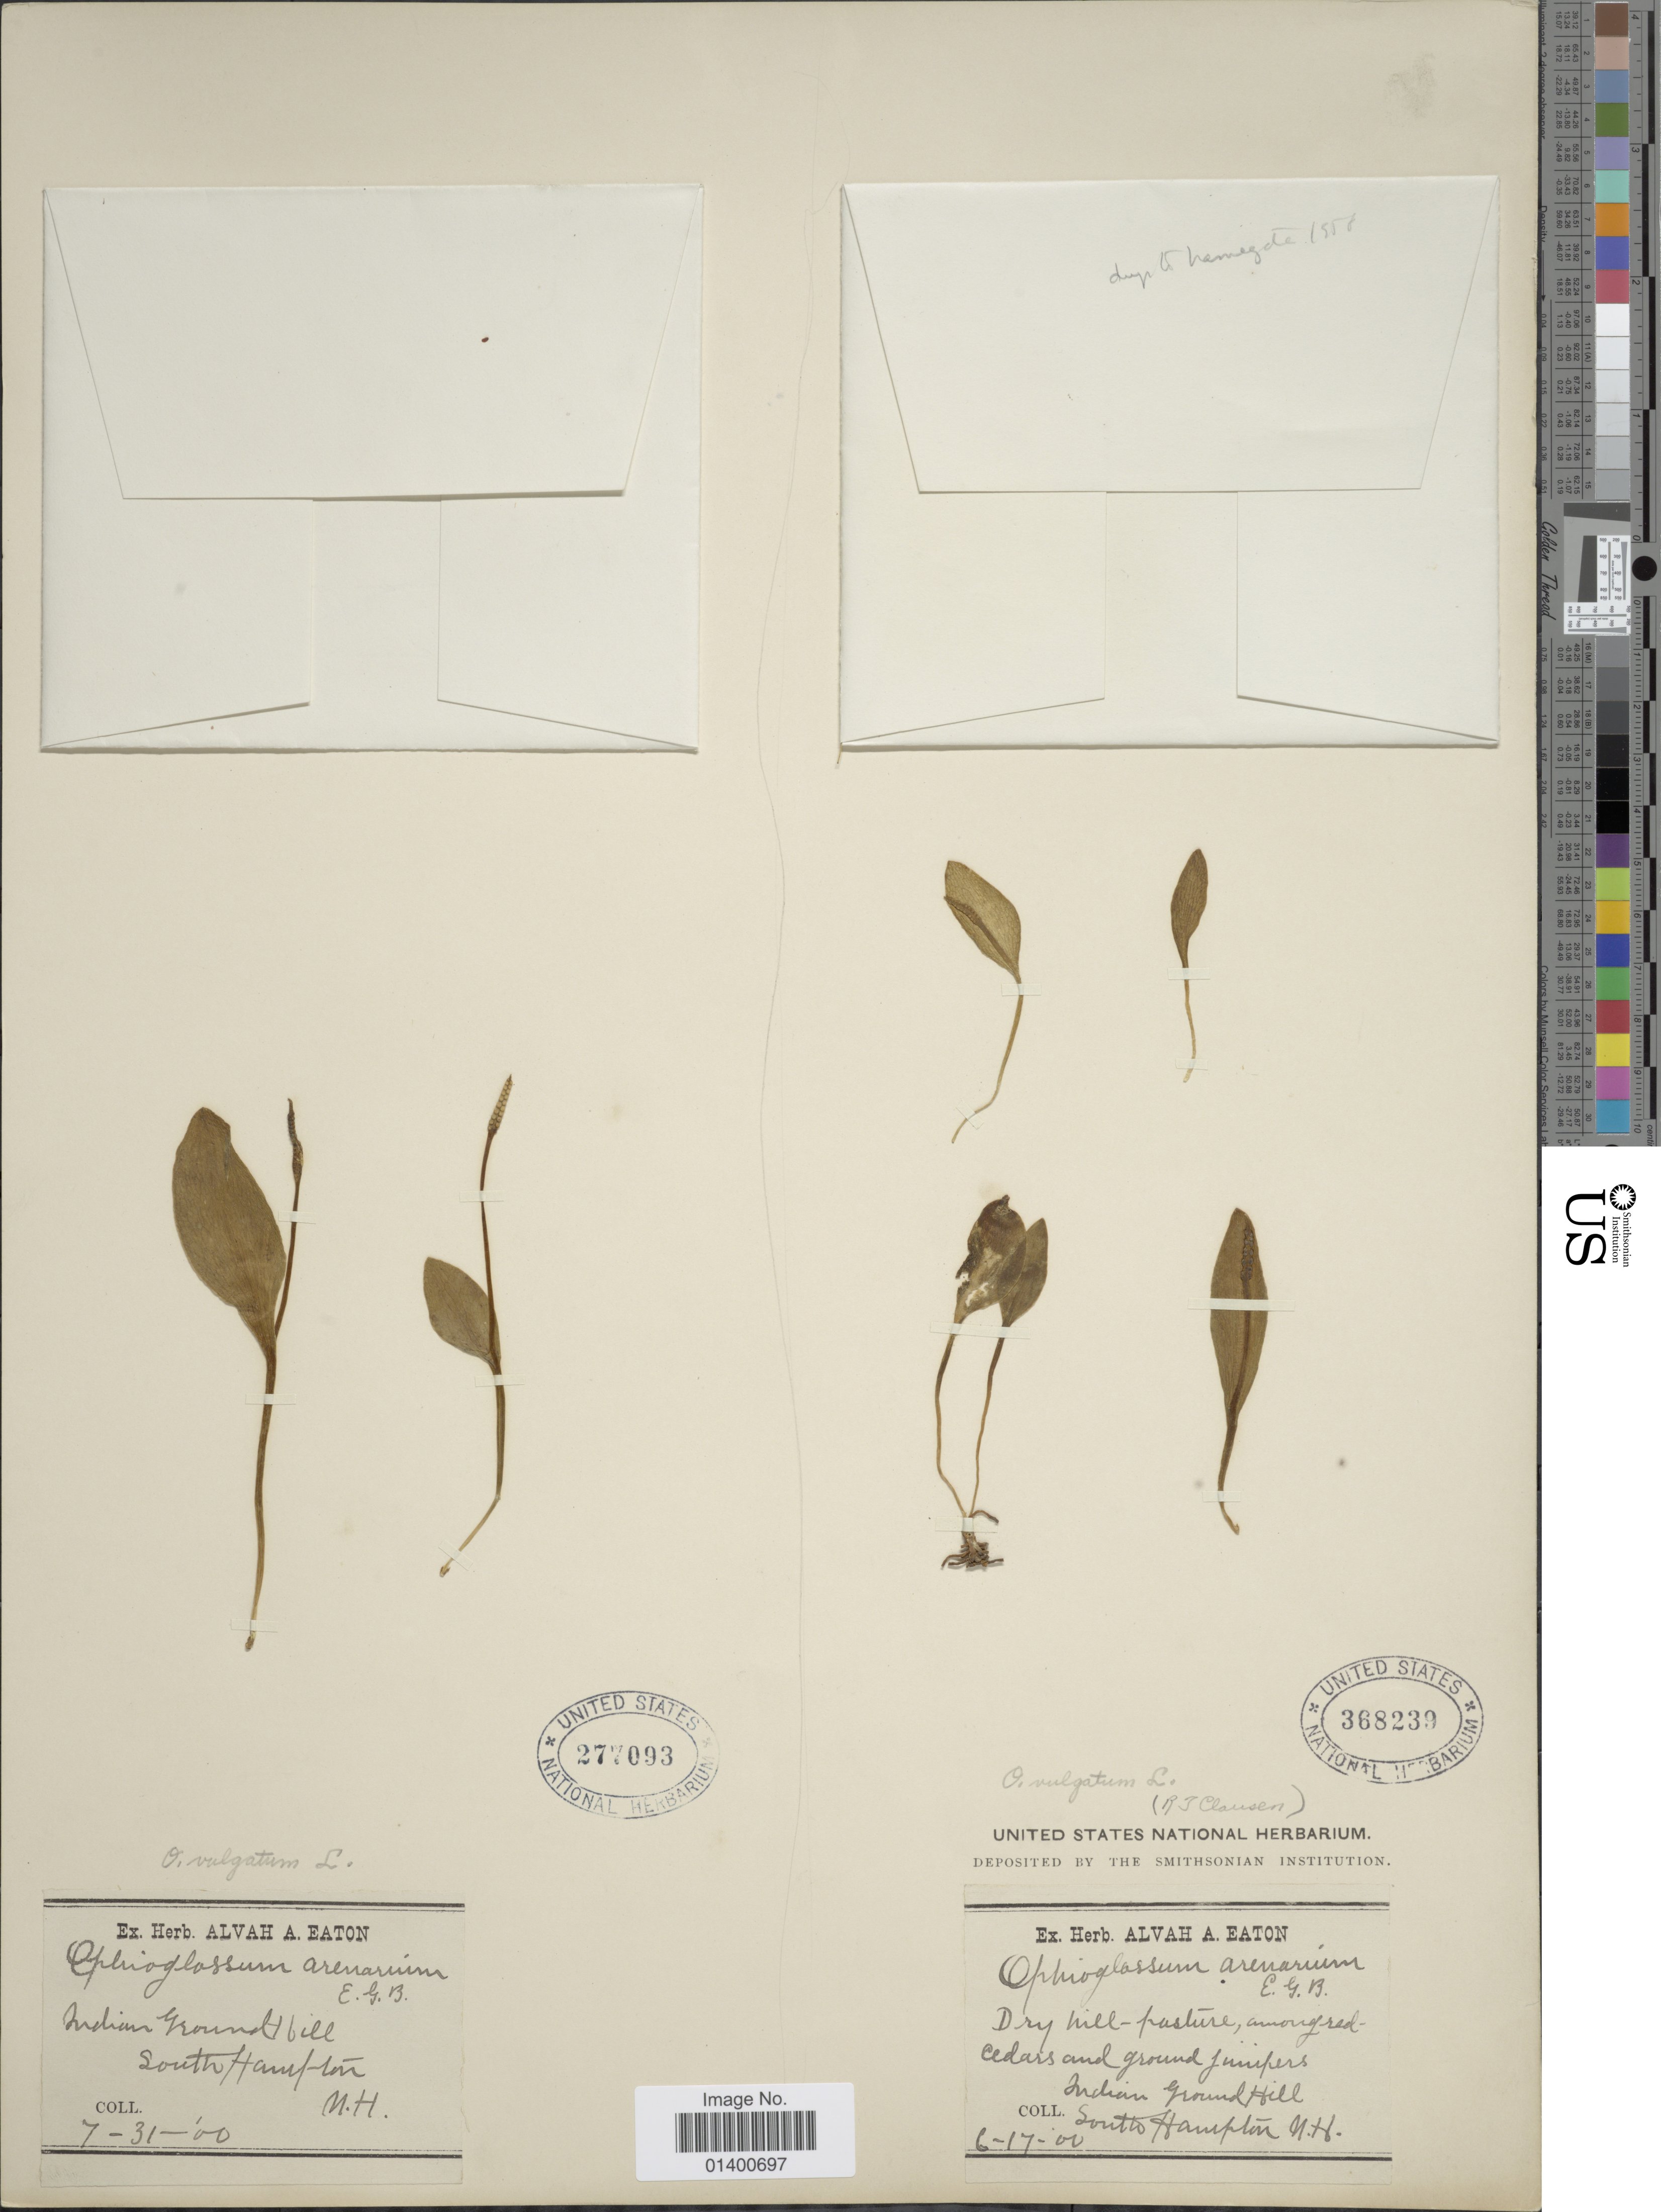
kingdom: Plantae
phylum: Tracheophyta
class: Polypodiopsida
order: Ophioglossales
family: Ophioglossaceae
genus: Ophioglossum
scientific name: Ophioglossum vulgatum var. pseudopodum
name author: (S.F. Blake) Farw.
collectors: ex herb. Alvah A. Eaton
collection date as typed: Transcribed d/m/y: 17/6/1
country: United States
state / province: New Hampshire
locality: Indian Ground Hill, South Hampton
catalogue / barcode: US 368239